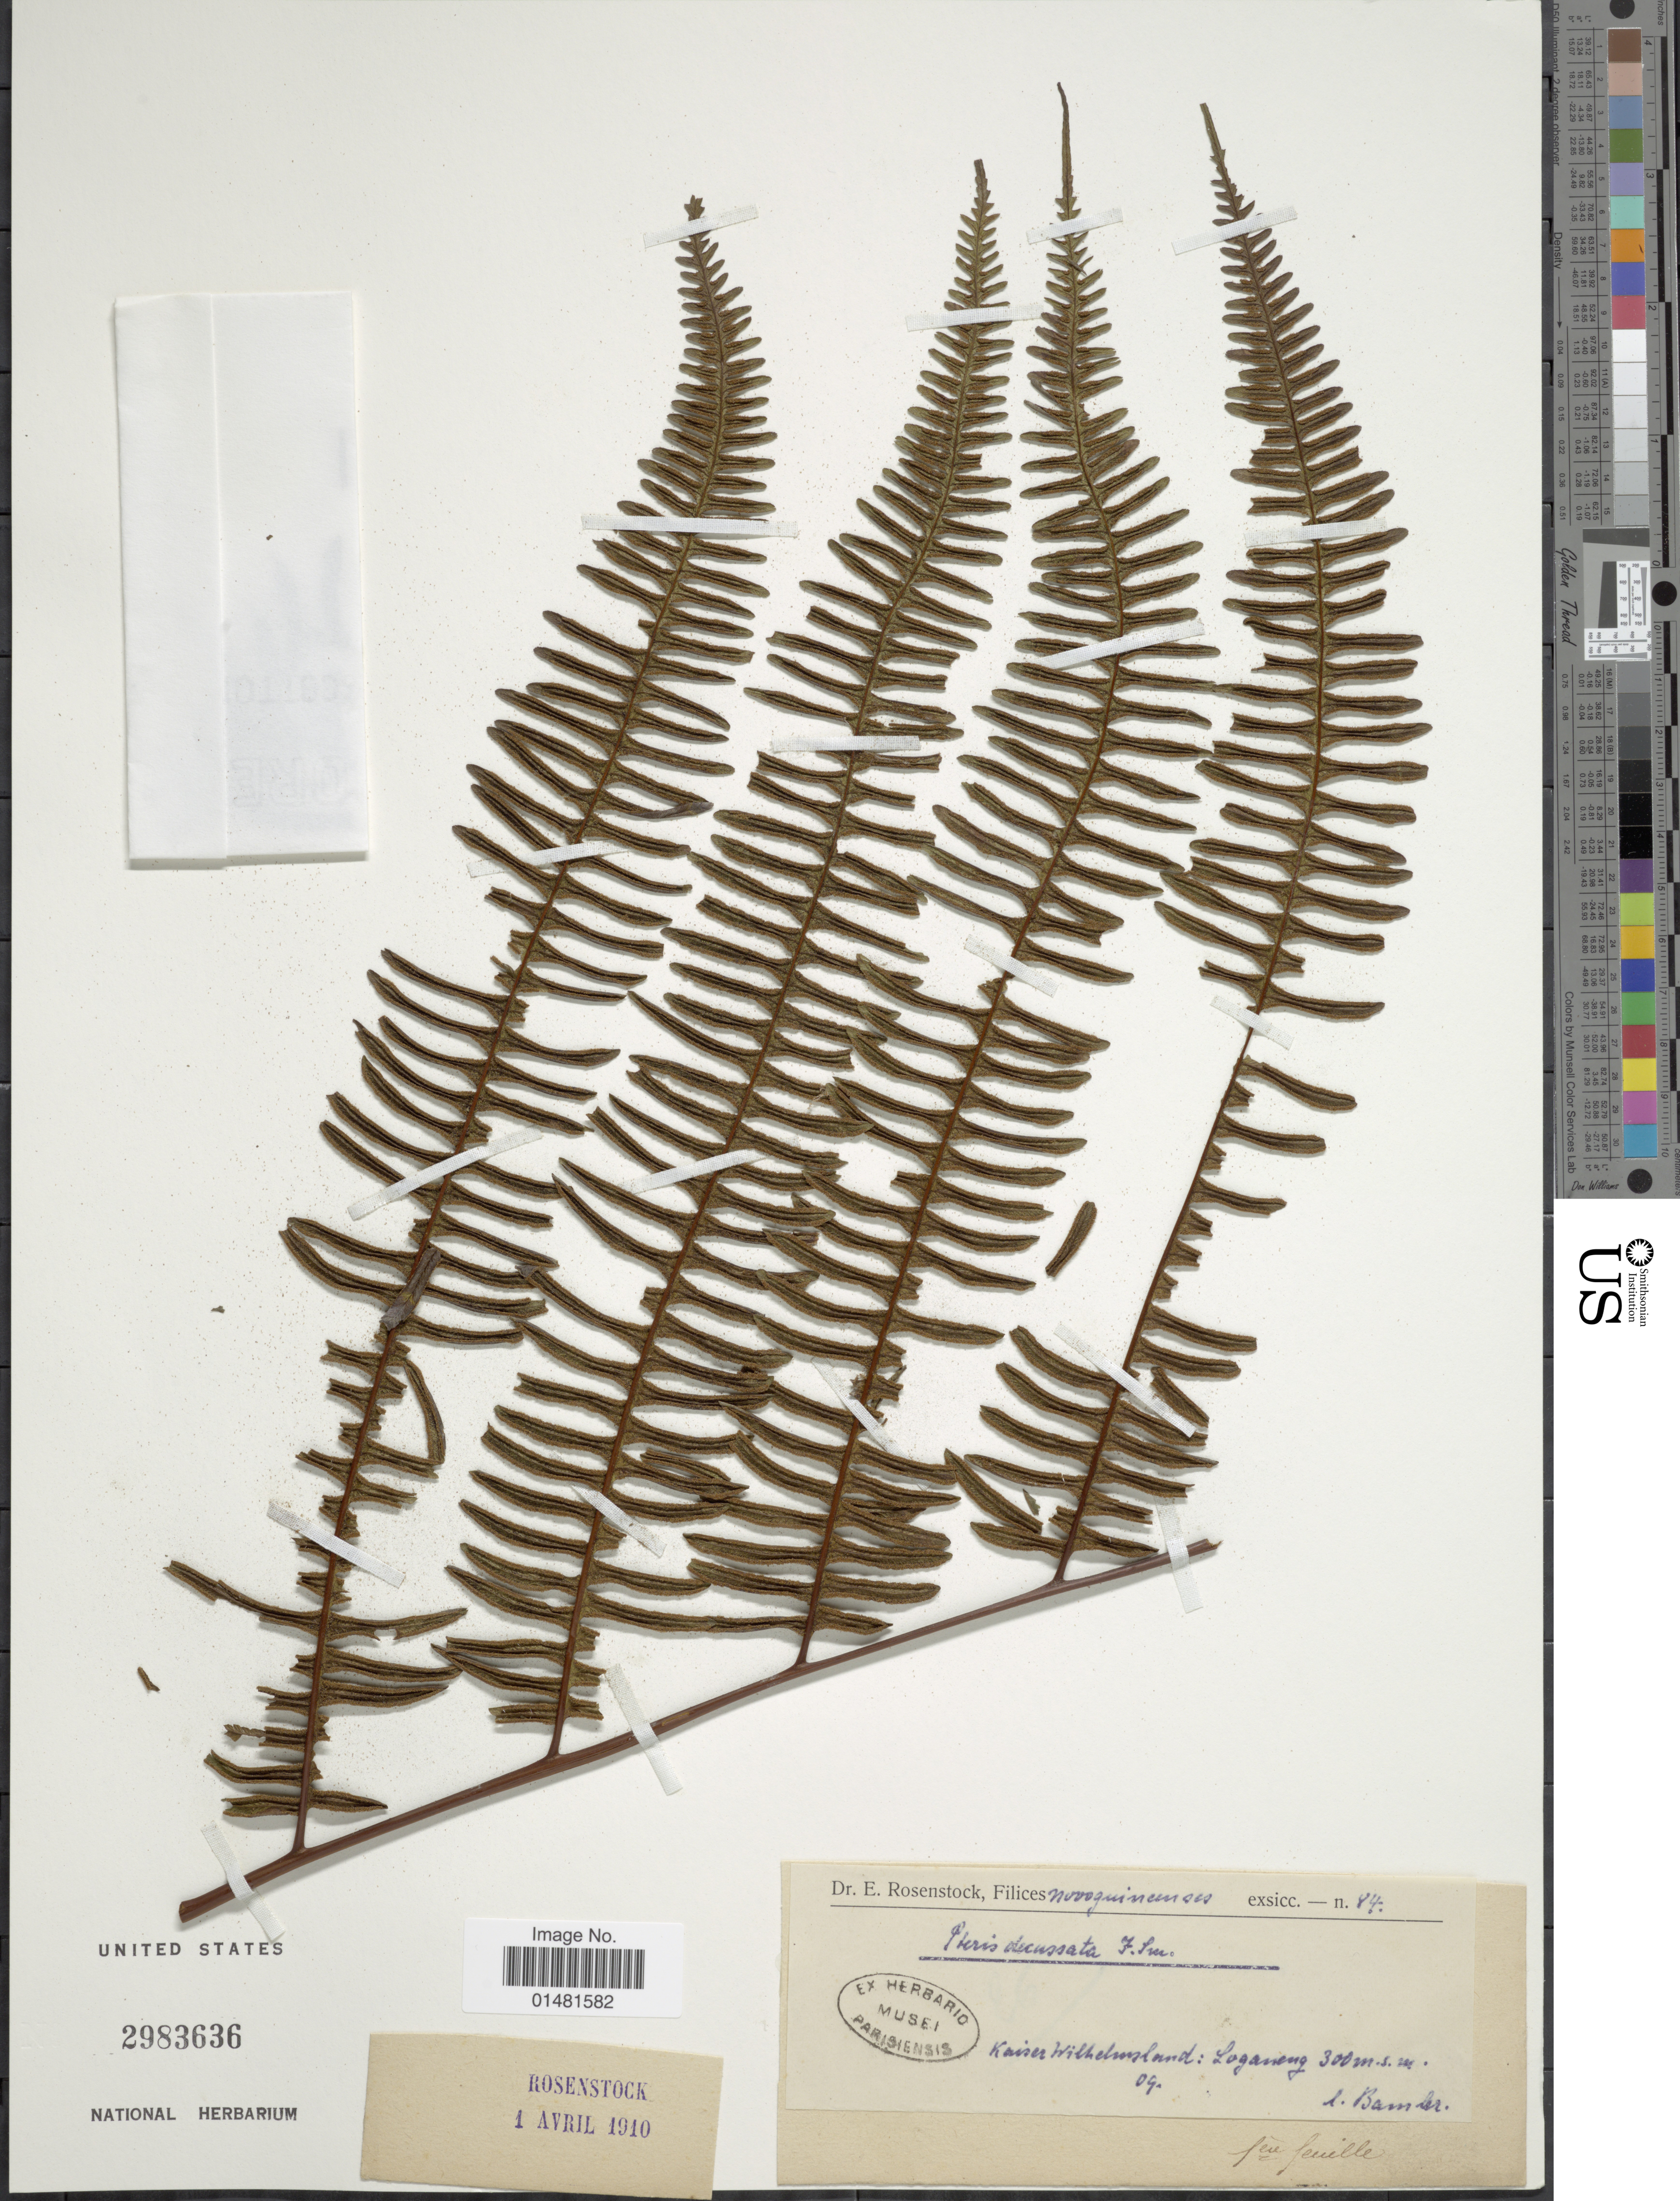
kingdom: Plantae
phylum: Tracheophyta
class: Polypodiopsida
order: Polypodiales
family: Pteridaceae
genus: Pteris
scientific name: Pteris decussata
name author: J. Sm.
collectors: G. Bamler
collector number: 84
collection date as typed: Transcribed d/m/y: //9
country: Papua New Guinea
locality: Novoguineenses, Kaise Wilhelmsland: Loganeng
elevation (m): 300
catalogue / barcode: US 2983636